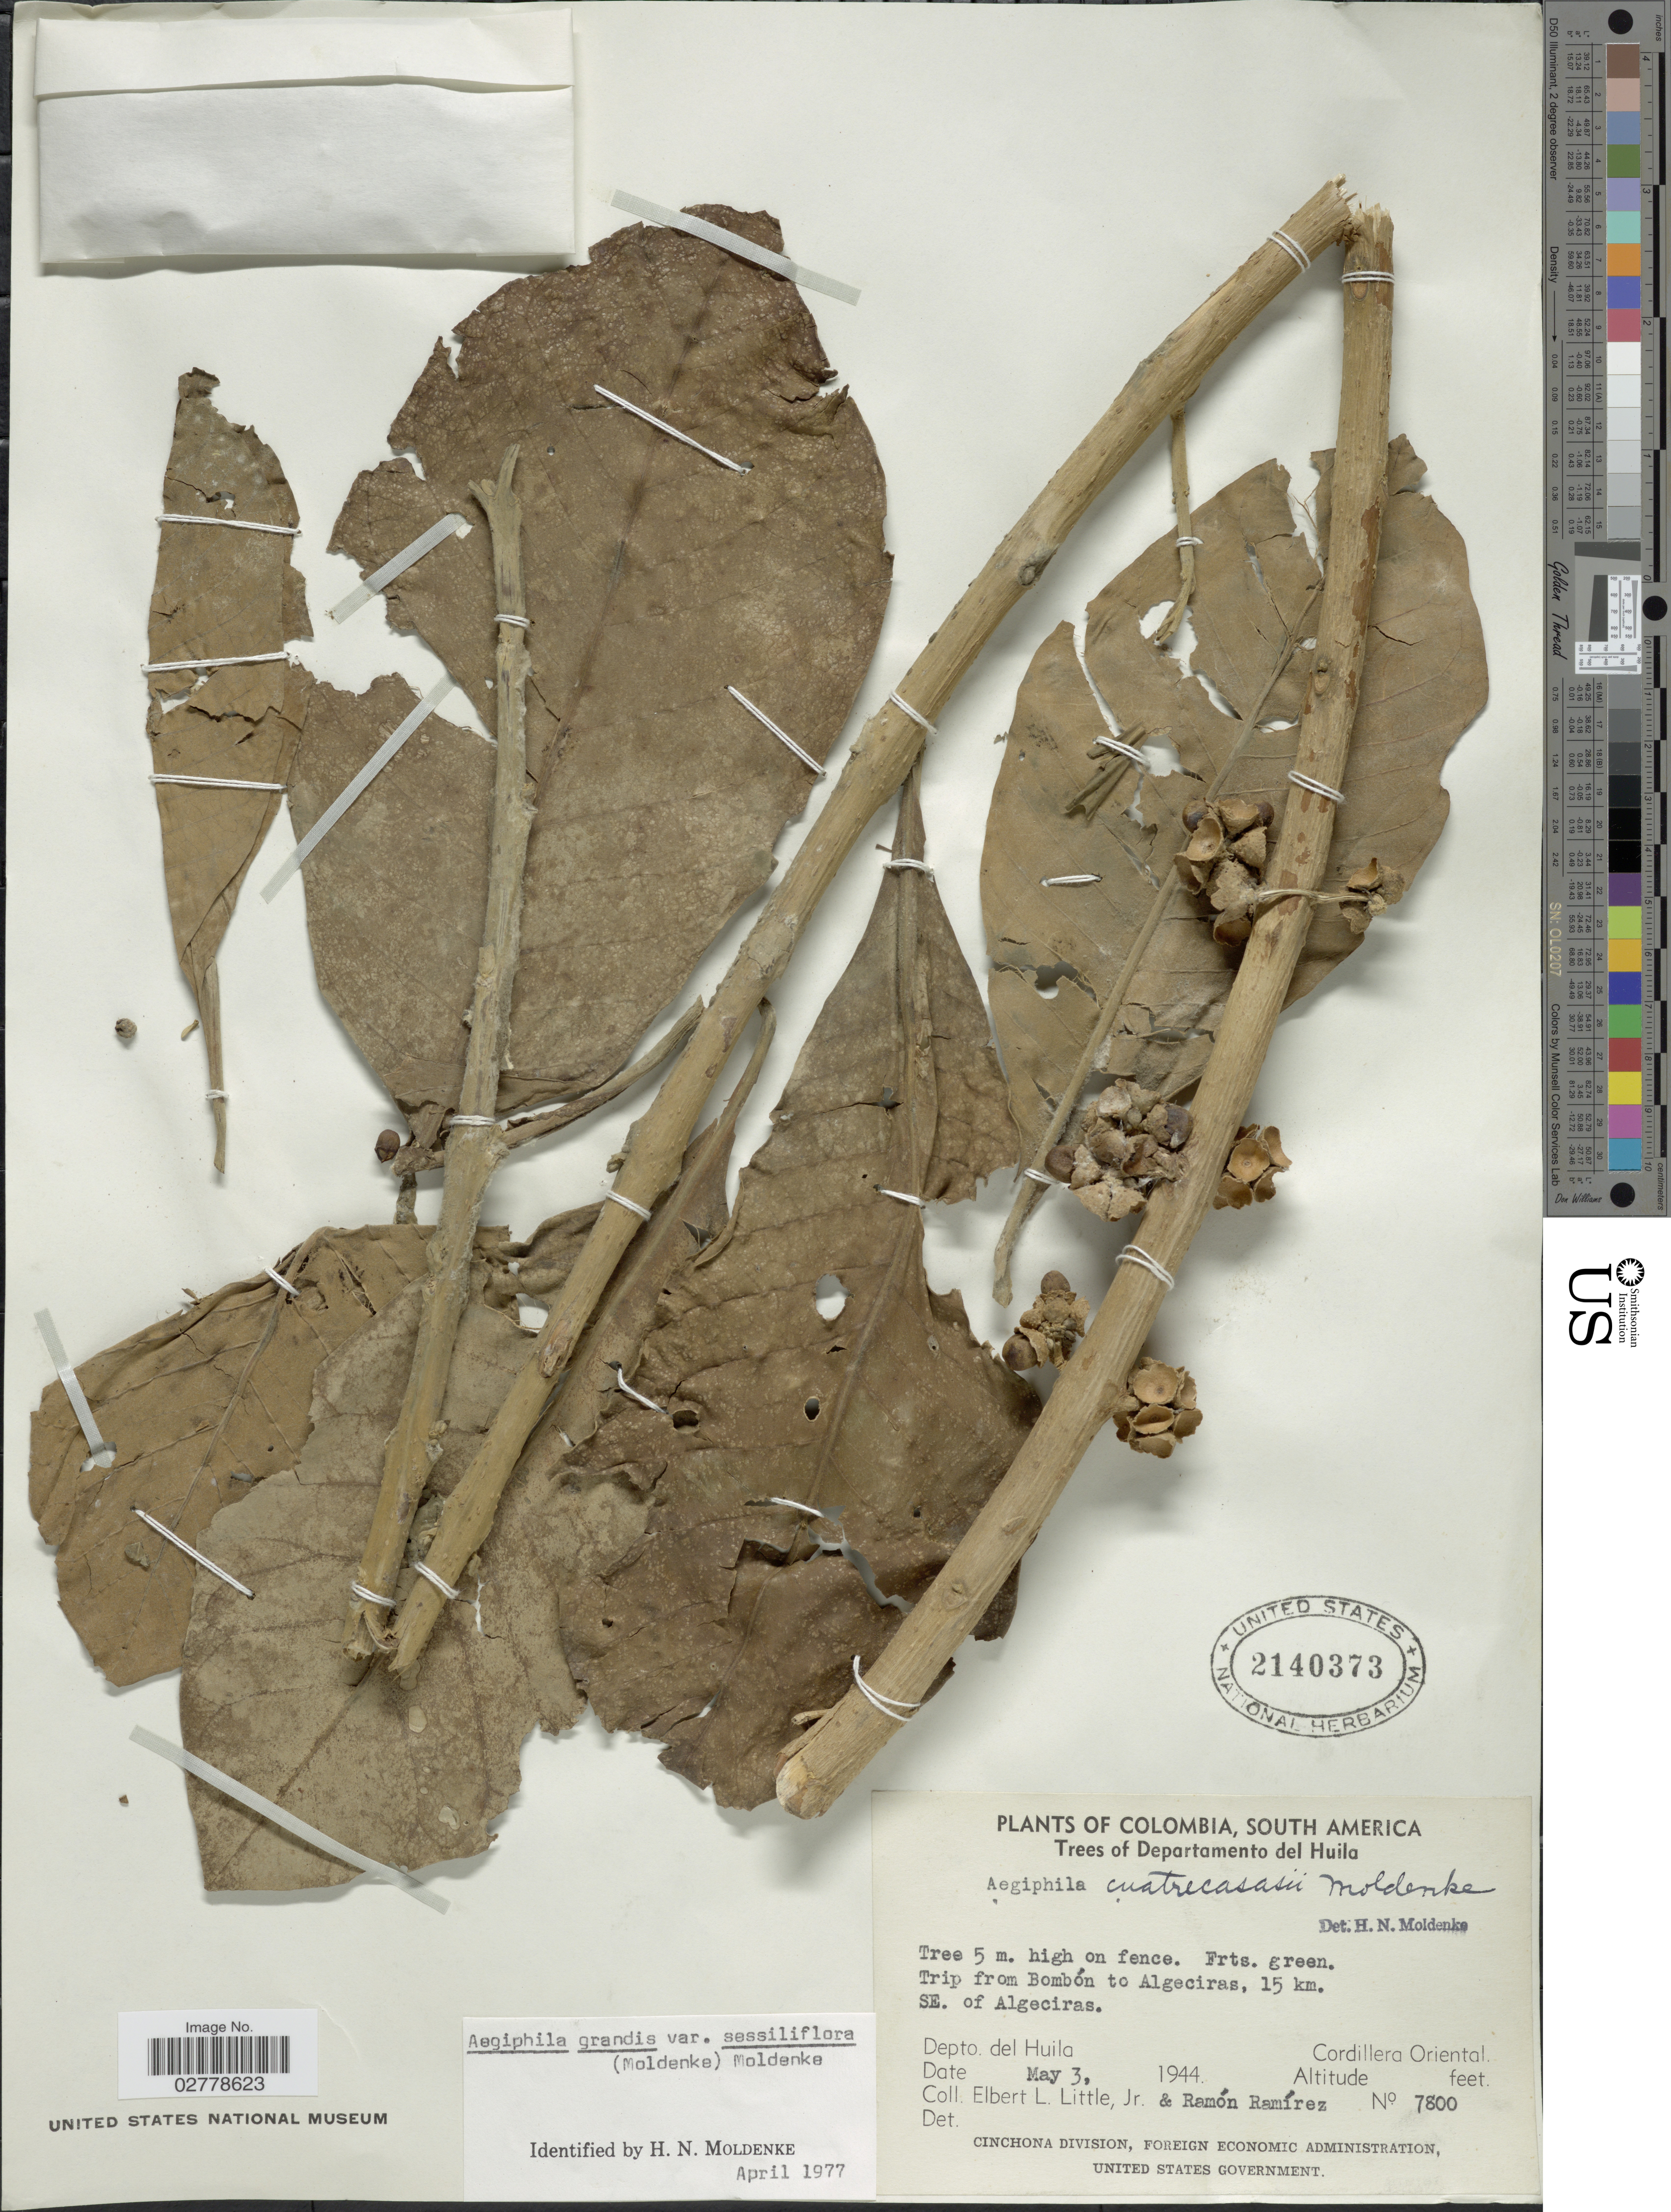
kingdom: Plantae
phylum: Tracheophyta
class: Magnoliopsida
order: Lamiales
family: Lamiaceae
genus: Aegiphila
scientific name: Aegiphila grandis var. sessiliflora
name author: (Moldenke) Moldenke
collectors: E. L. Little & R. Ramirez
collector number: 7800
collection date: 1944-05-03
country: Colombia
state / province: Huila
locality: Trees of Departamento del Huila. Trip from Bombón to Algeciras, 15 km. SE. of Algeciras. Cordillera Oriental.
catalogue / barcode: US 2140373